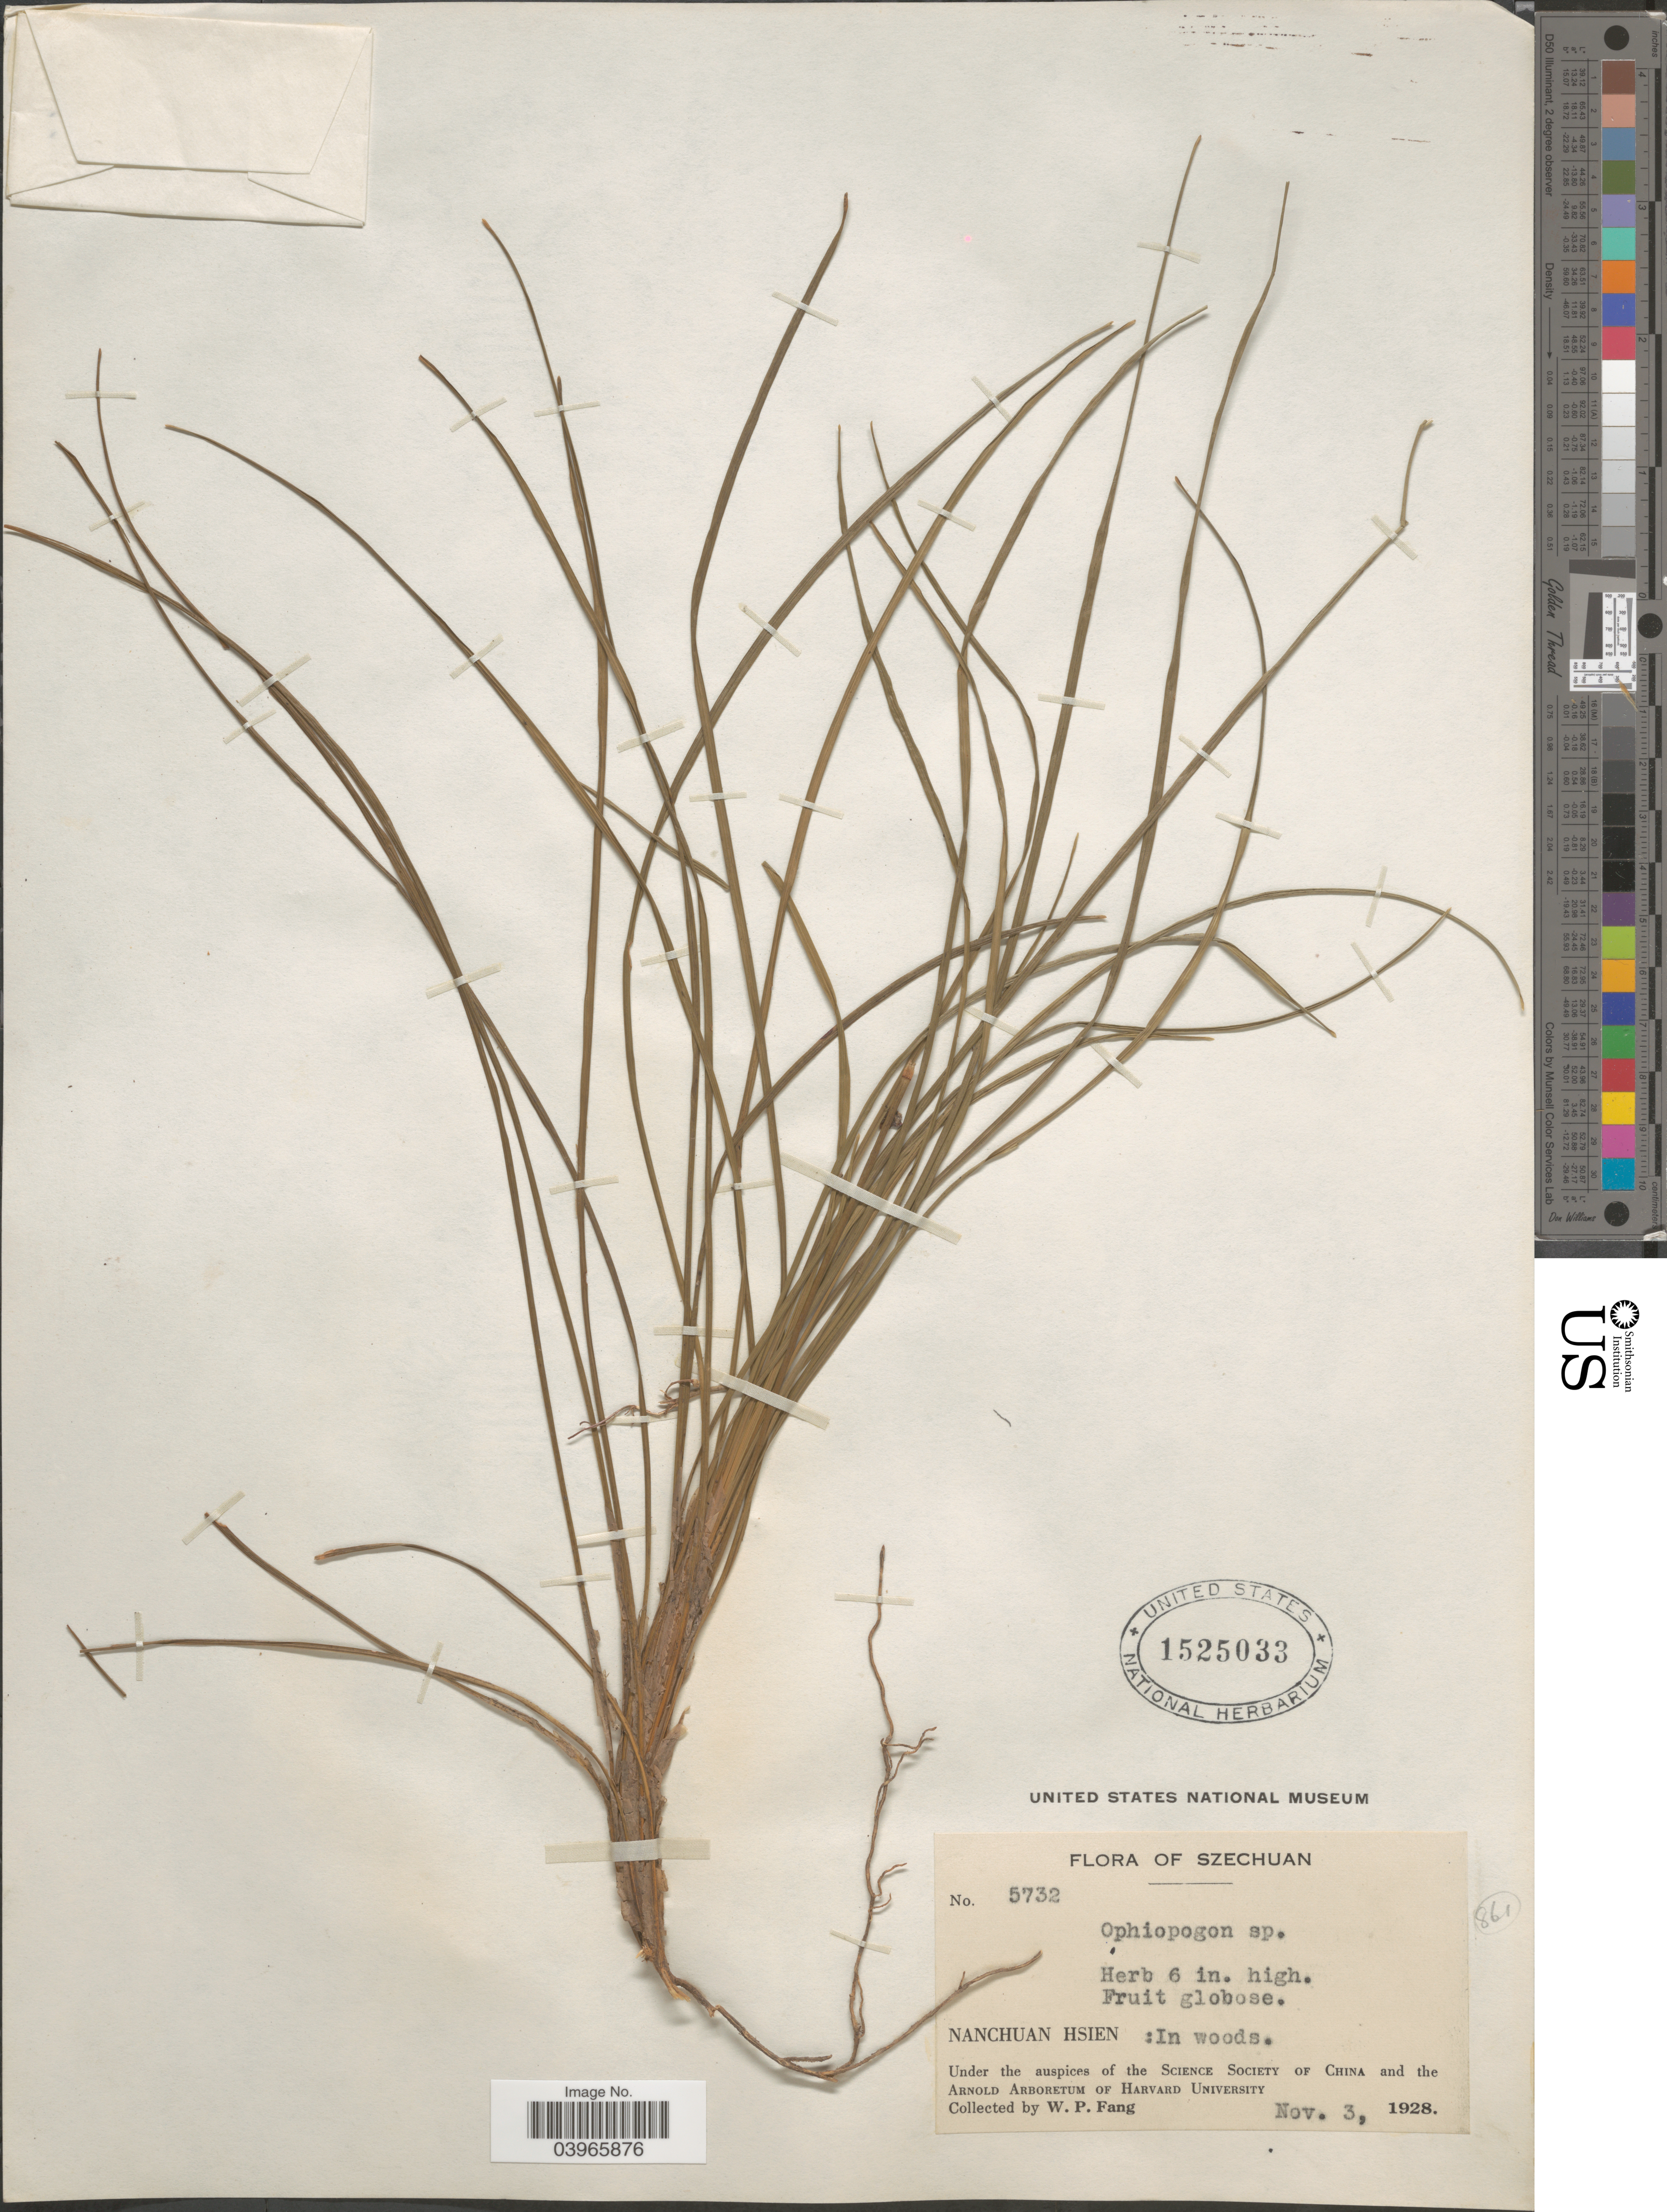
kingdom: Plantae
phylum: Tracheophyta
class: Liliopsida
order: Asparagales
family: Asparagaceae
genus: Ophiopogon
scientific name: Ophiopogon sp.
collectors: W. P. Fang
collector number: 5732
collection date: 1928-11-03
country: China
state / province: Sichuan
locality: Szechuan. Nanchuan Hsien.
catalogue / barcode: US 1525033